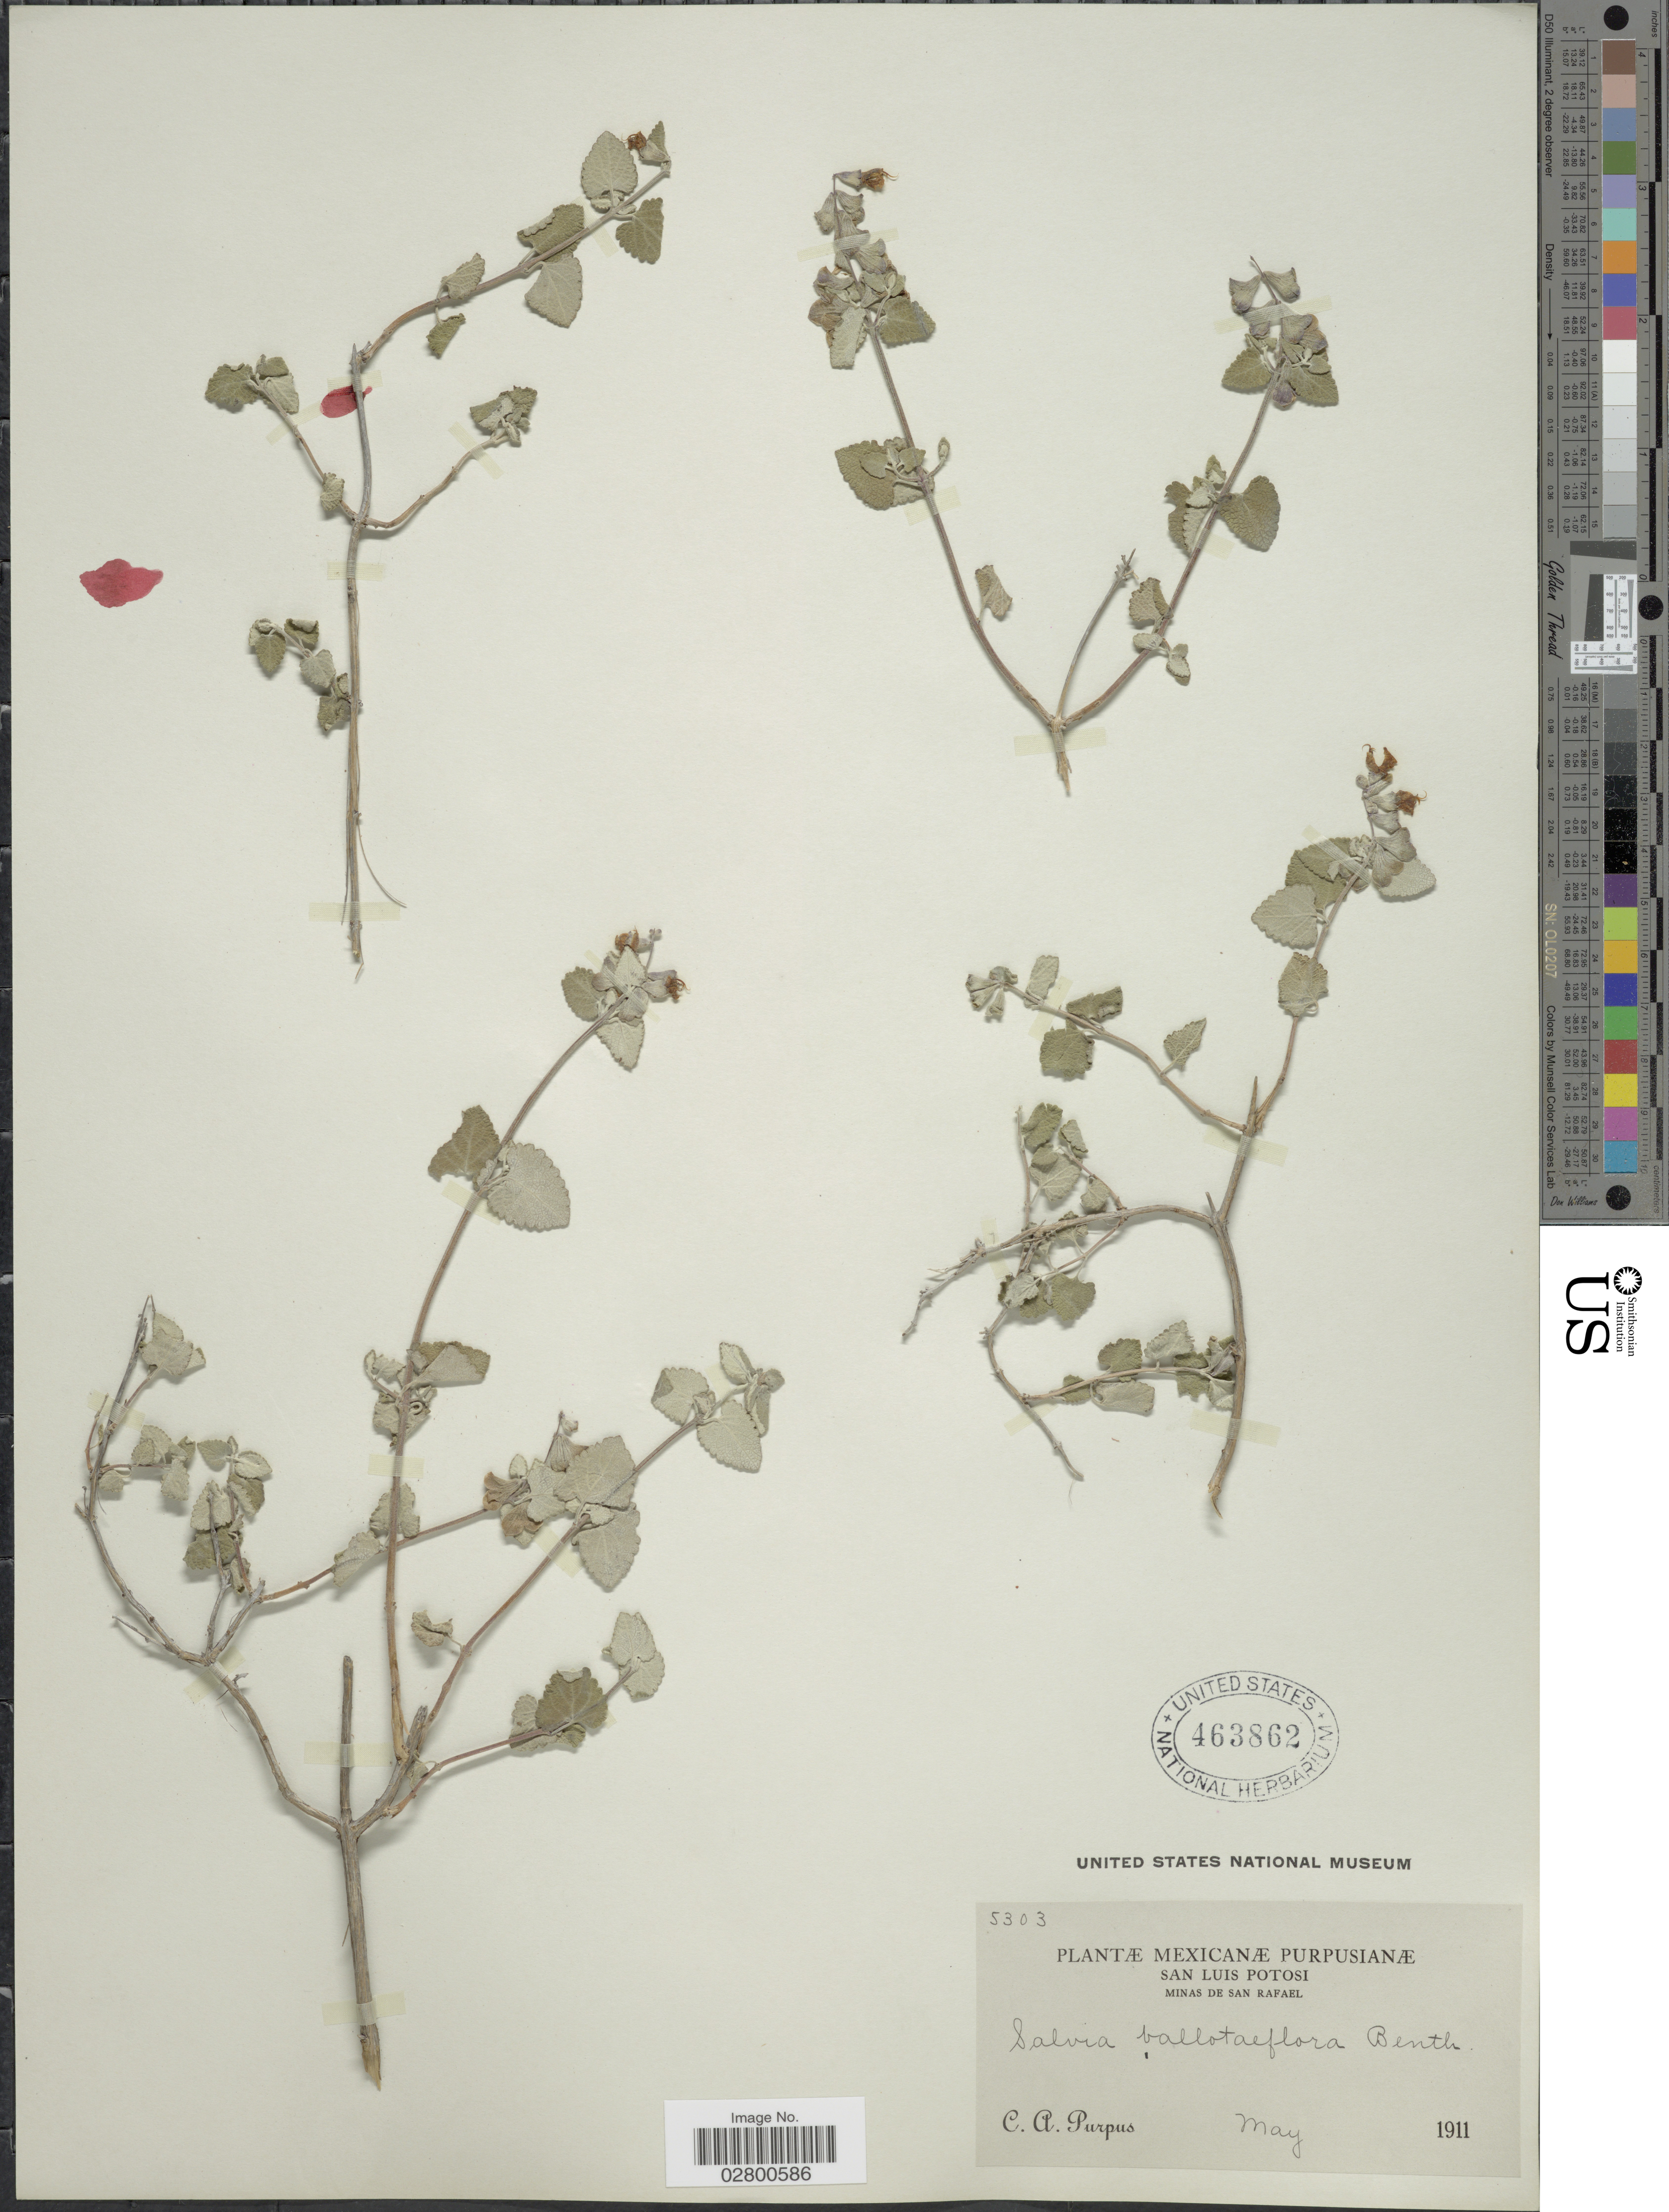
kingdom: Plantae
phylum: Tracheophyta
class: Magnoliopsida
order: Lamiales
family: Lamiaceae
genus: Salvia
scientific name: Salvia ballotiflora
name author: Benth.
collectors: C. A. Purpus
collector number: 5303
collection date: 1911-05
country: Mexico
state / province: San Luis Potosí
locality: Minas de San Rafael.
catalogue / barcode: US 463862